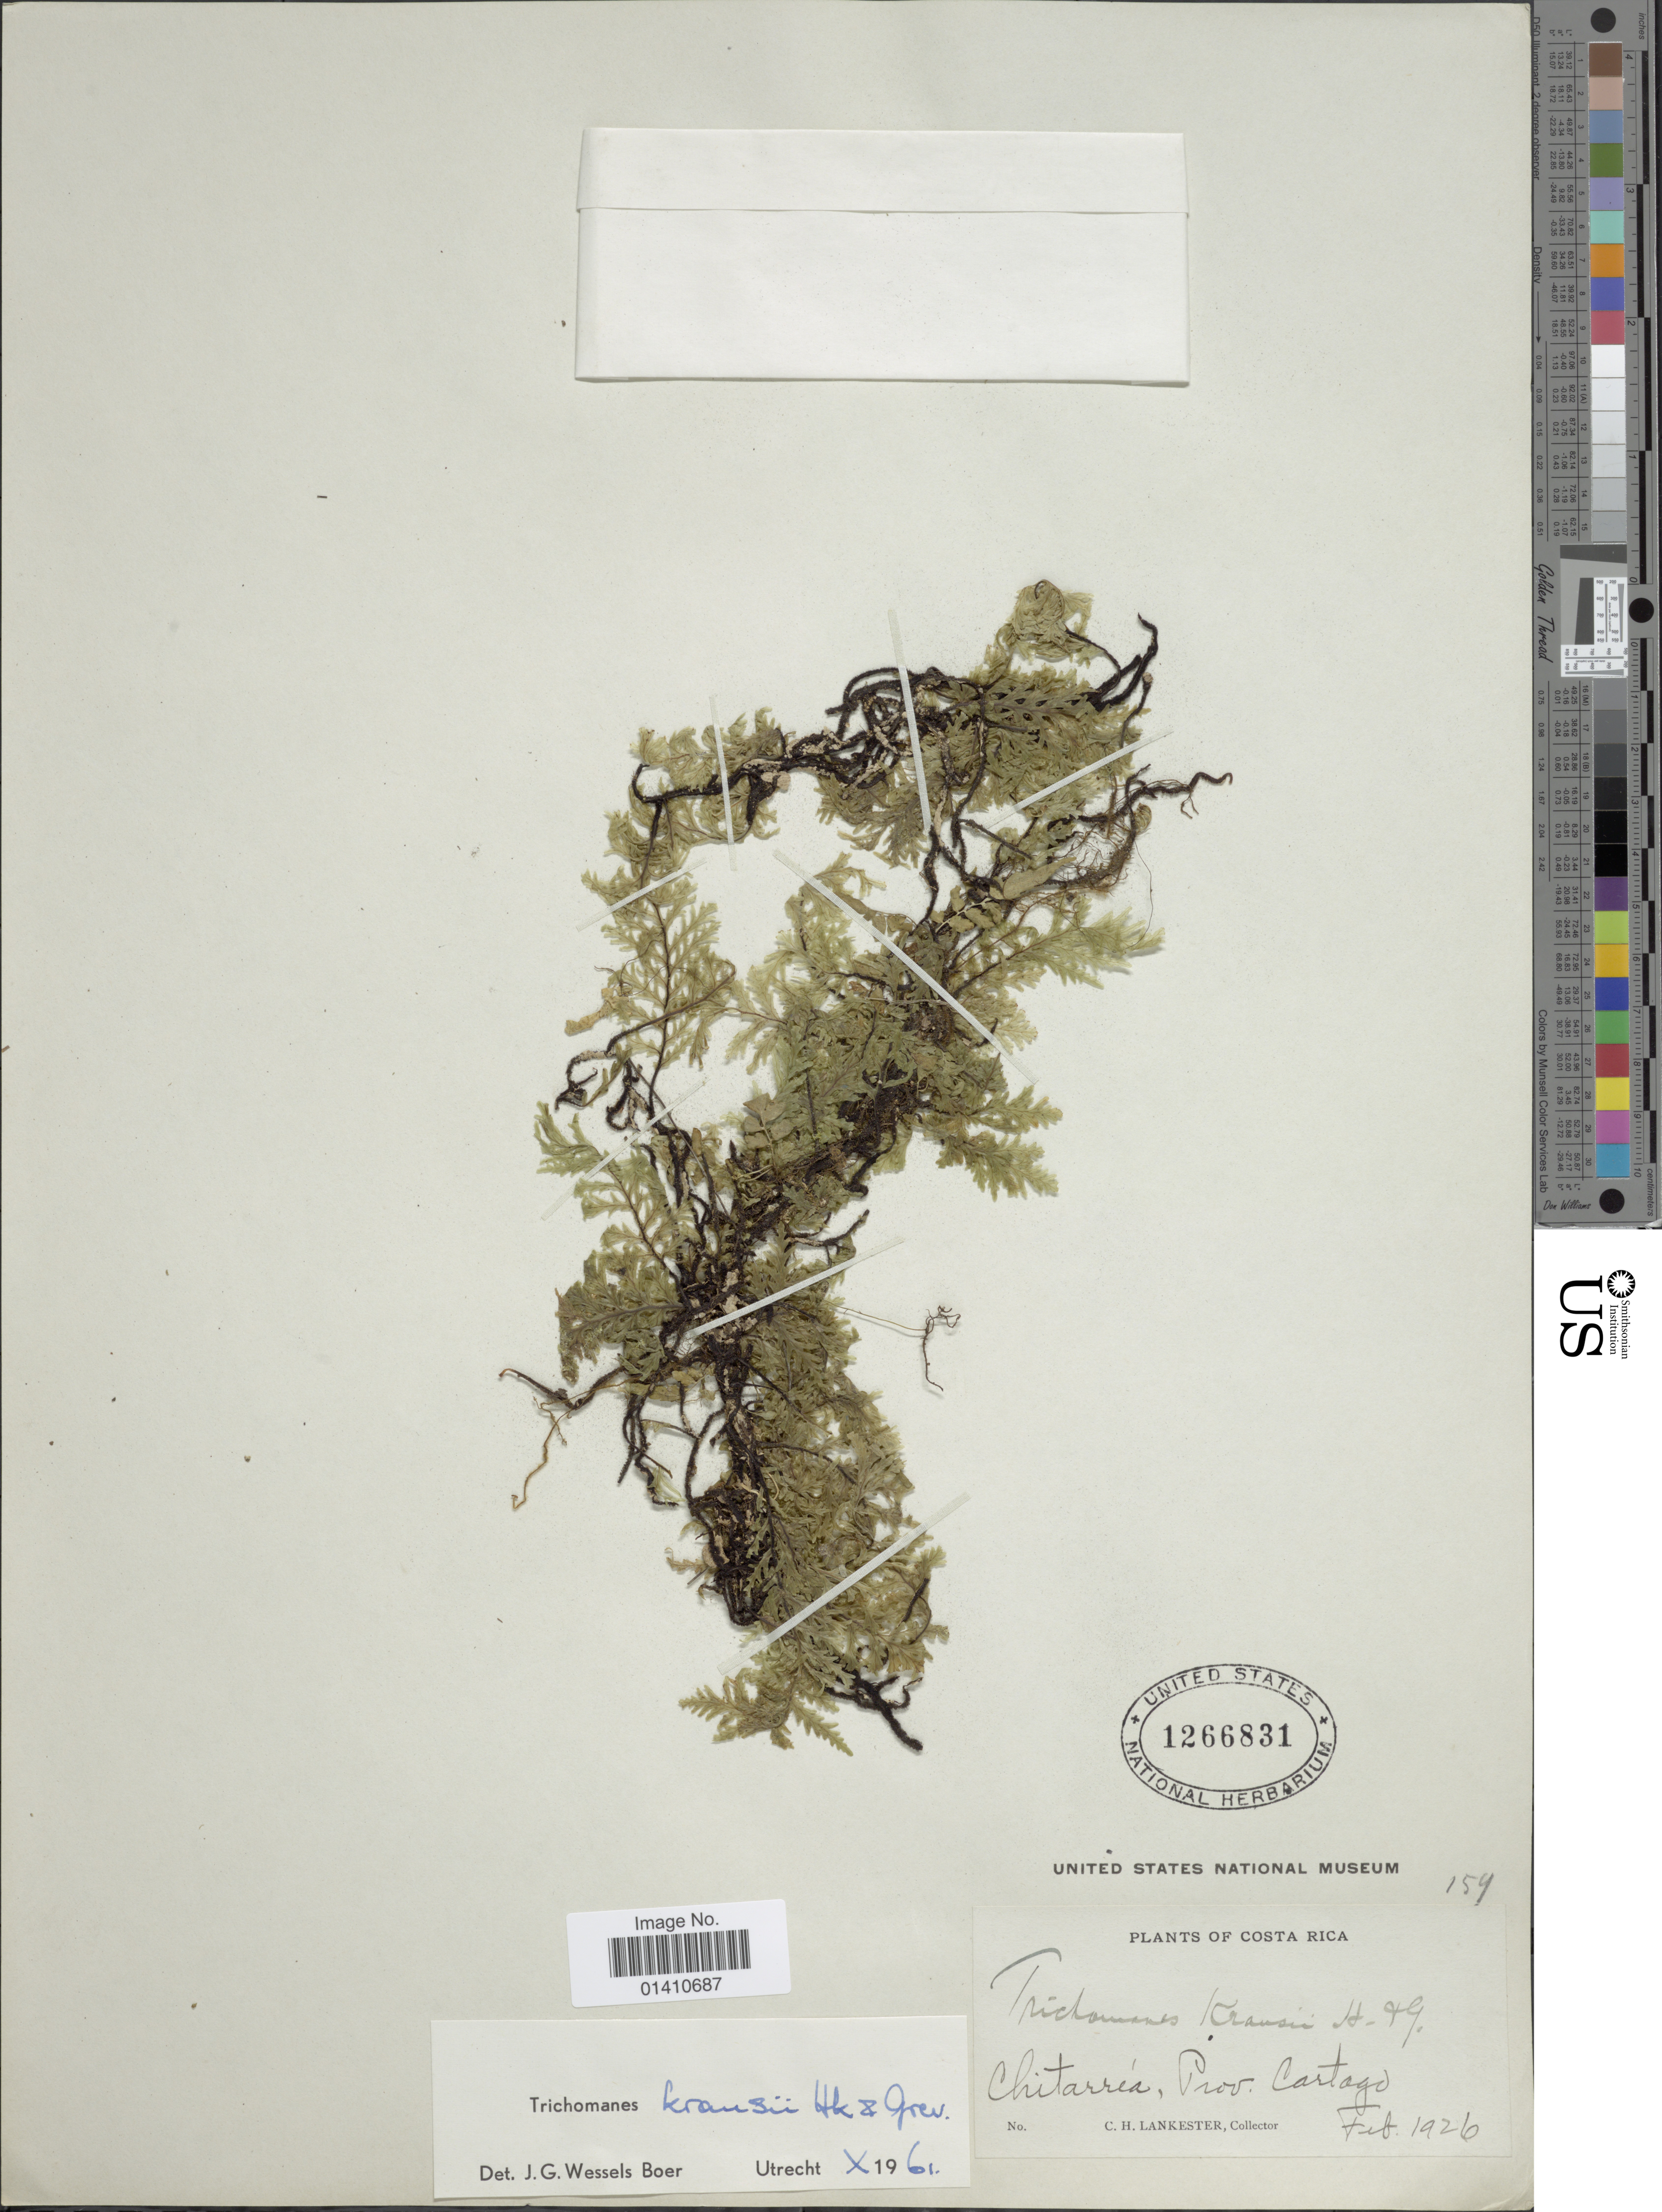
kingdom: Plantae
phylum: Tracheophyta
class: Polypodiopsida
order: Hymenophyllales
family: Hymenophyllaceae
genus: Didymoglossum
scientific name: Didymoglossum kraussii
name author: (Hook. & Grev.) C. Presl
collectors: C. H. Lankester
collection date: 1926-02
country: Costa Rica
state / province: Cartago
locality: Chitarrea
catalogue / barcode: US 1266831